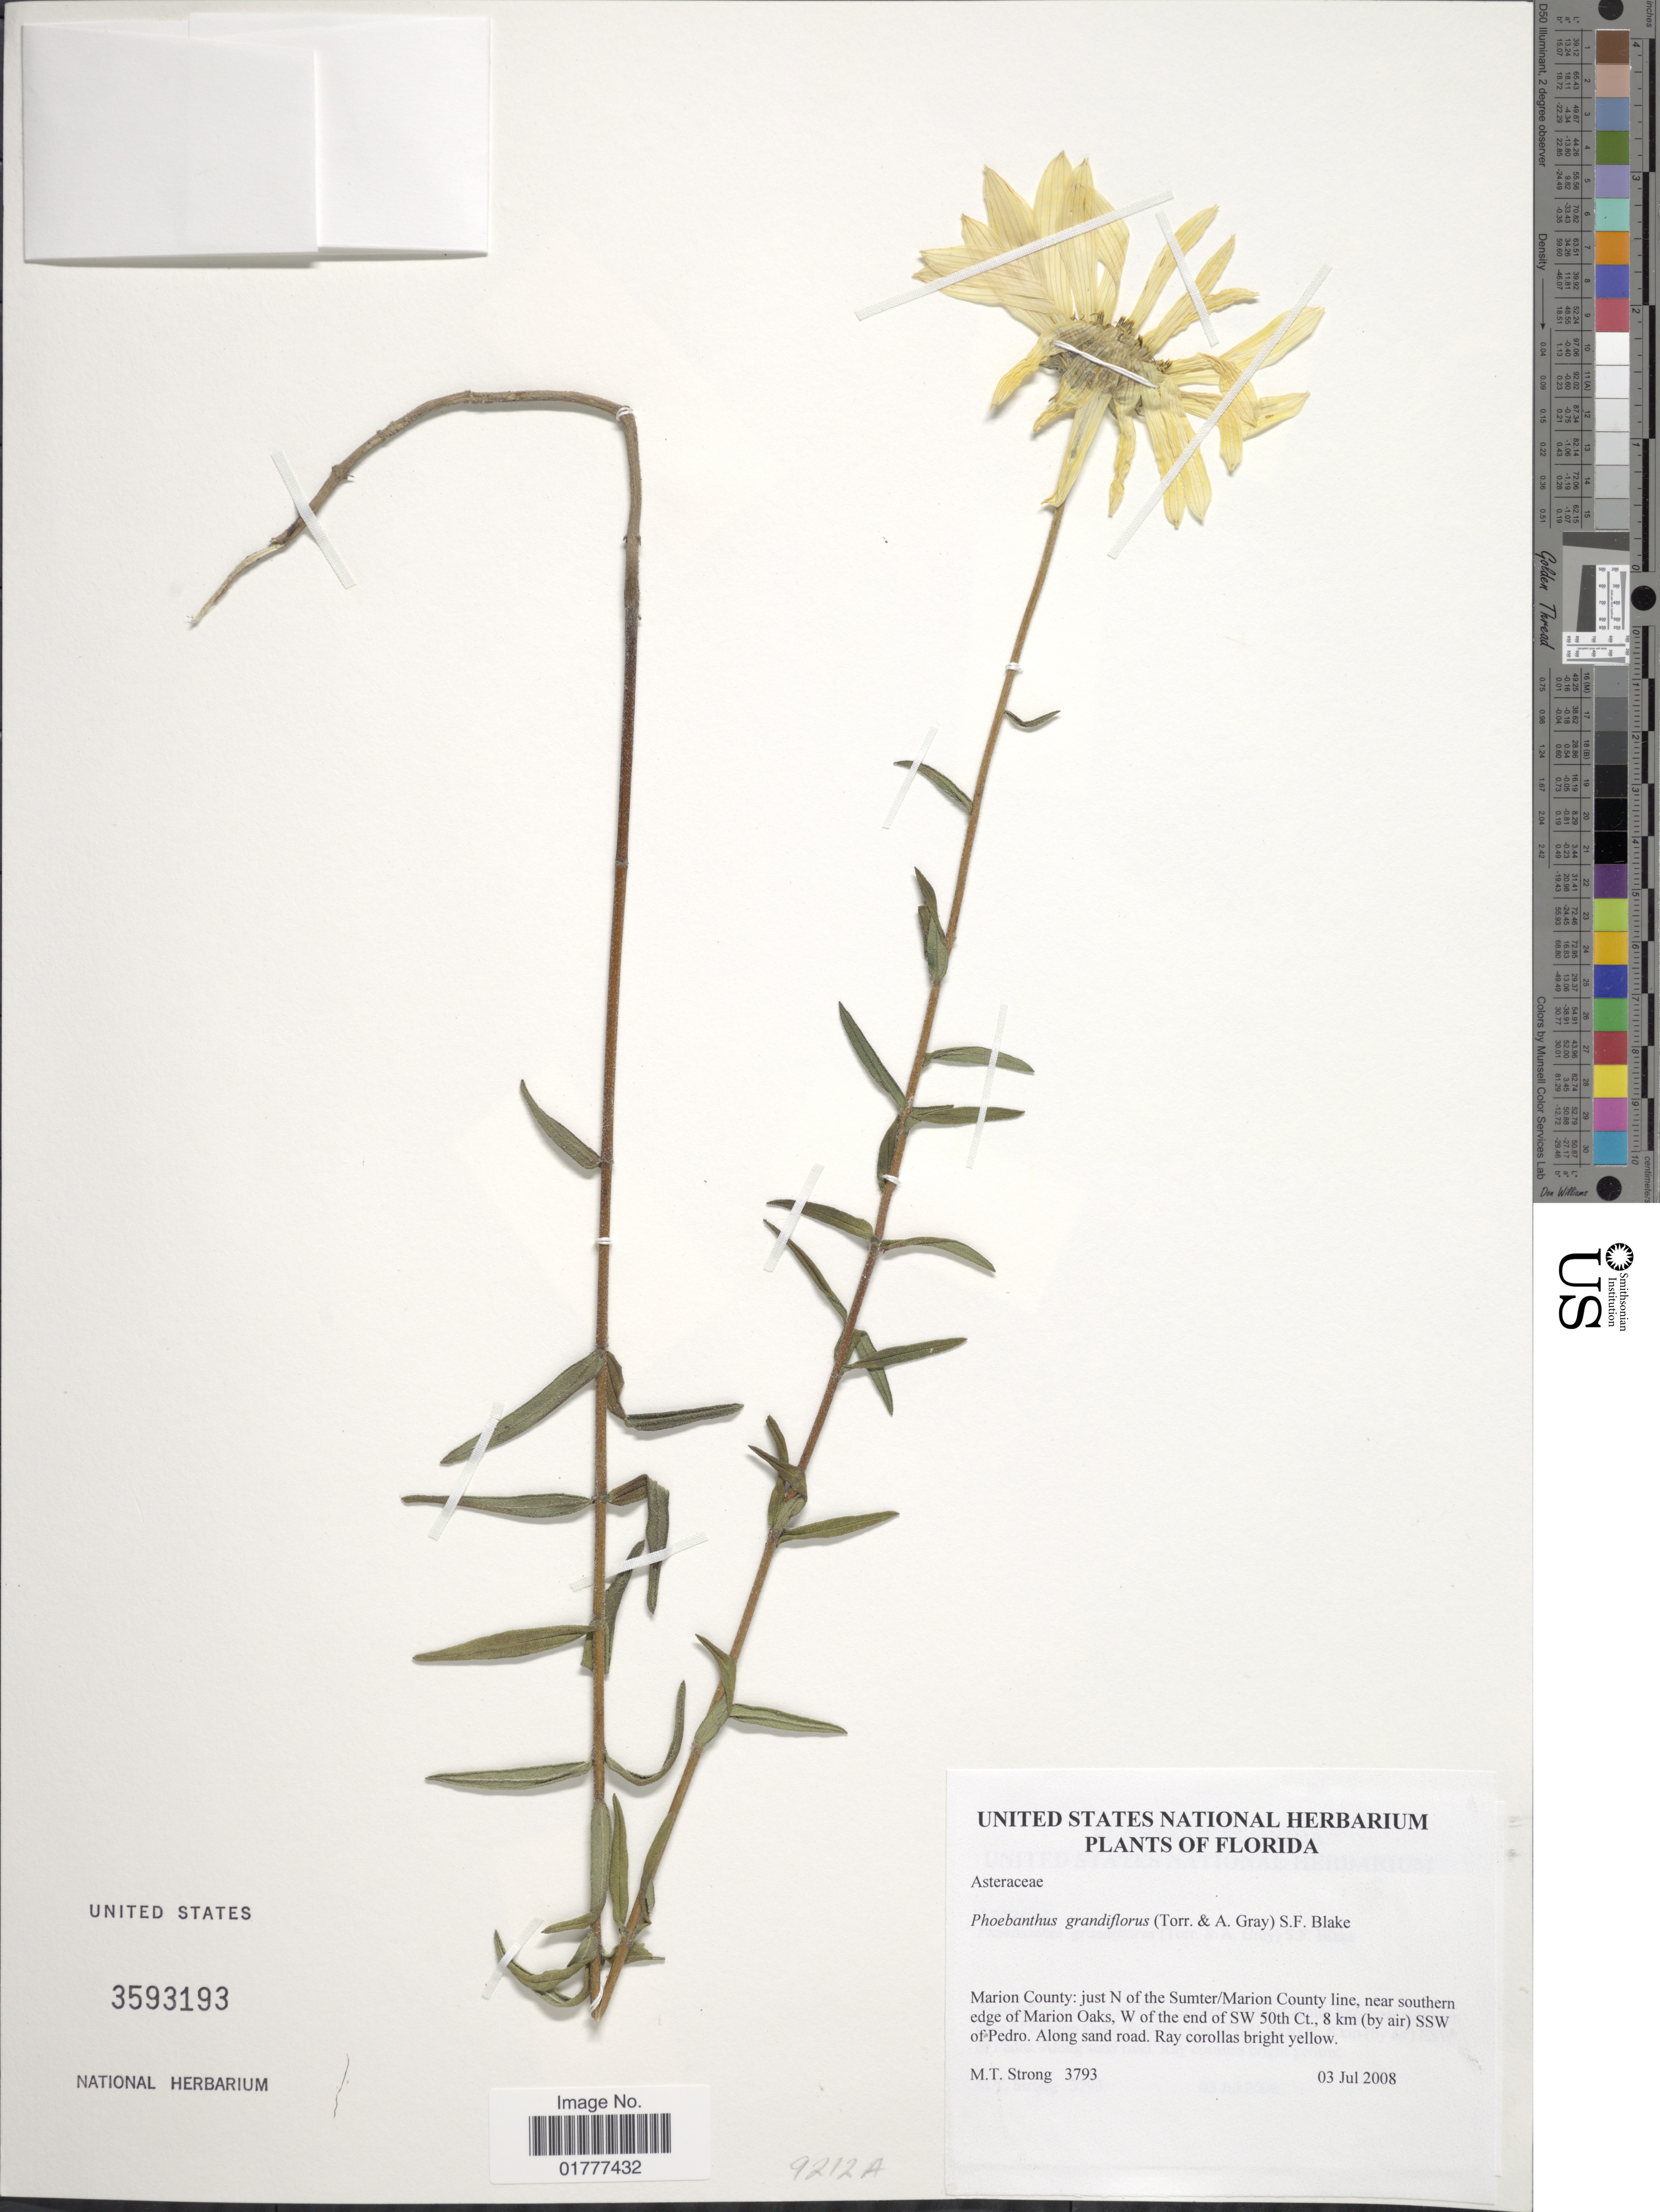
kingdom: Plantae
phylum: Tracheophyta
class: Magnoliopsida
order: Asterales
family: Asteraceae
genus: Phoebanthus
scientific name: Phoebanthus grandiflora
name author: (Torr. & A. Gray) S.F. Blake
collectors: M. T. Strong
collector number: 3793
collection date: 2008-07-03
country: United States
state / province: Florida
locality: Marion County: just N of the Sumter/Marion County line, near southern edge of Marion Oaks, W of end of SW 50th Ct., 8 km (by air) SSW of Pedro. Along san road.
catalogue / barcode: US 3593193